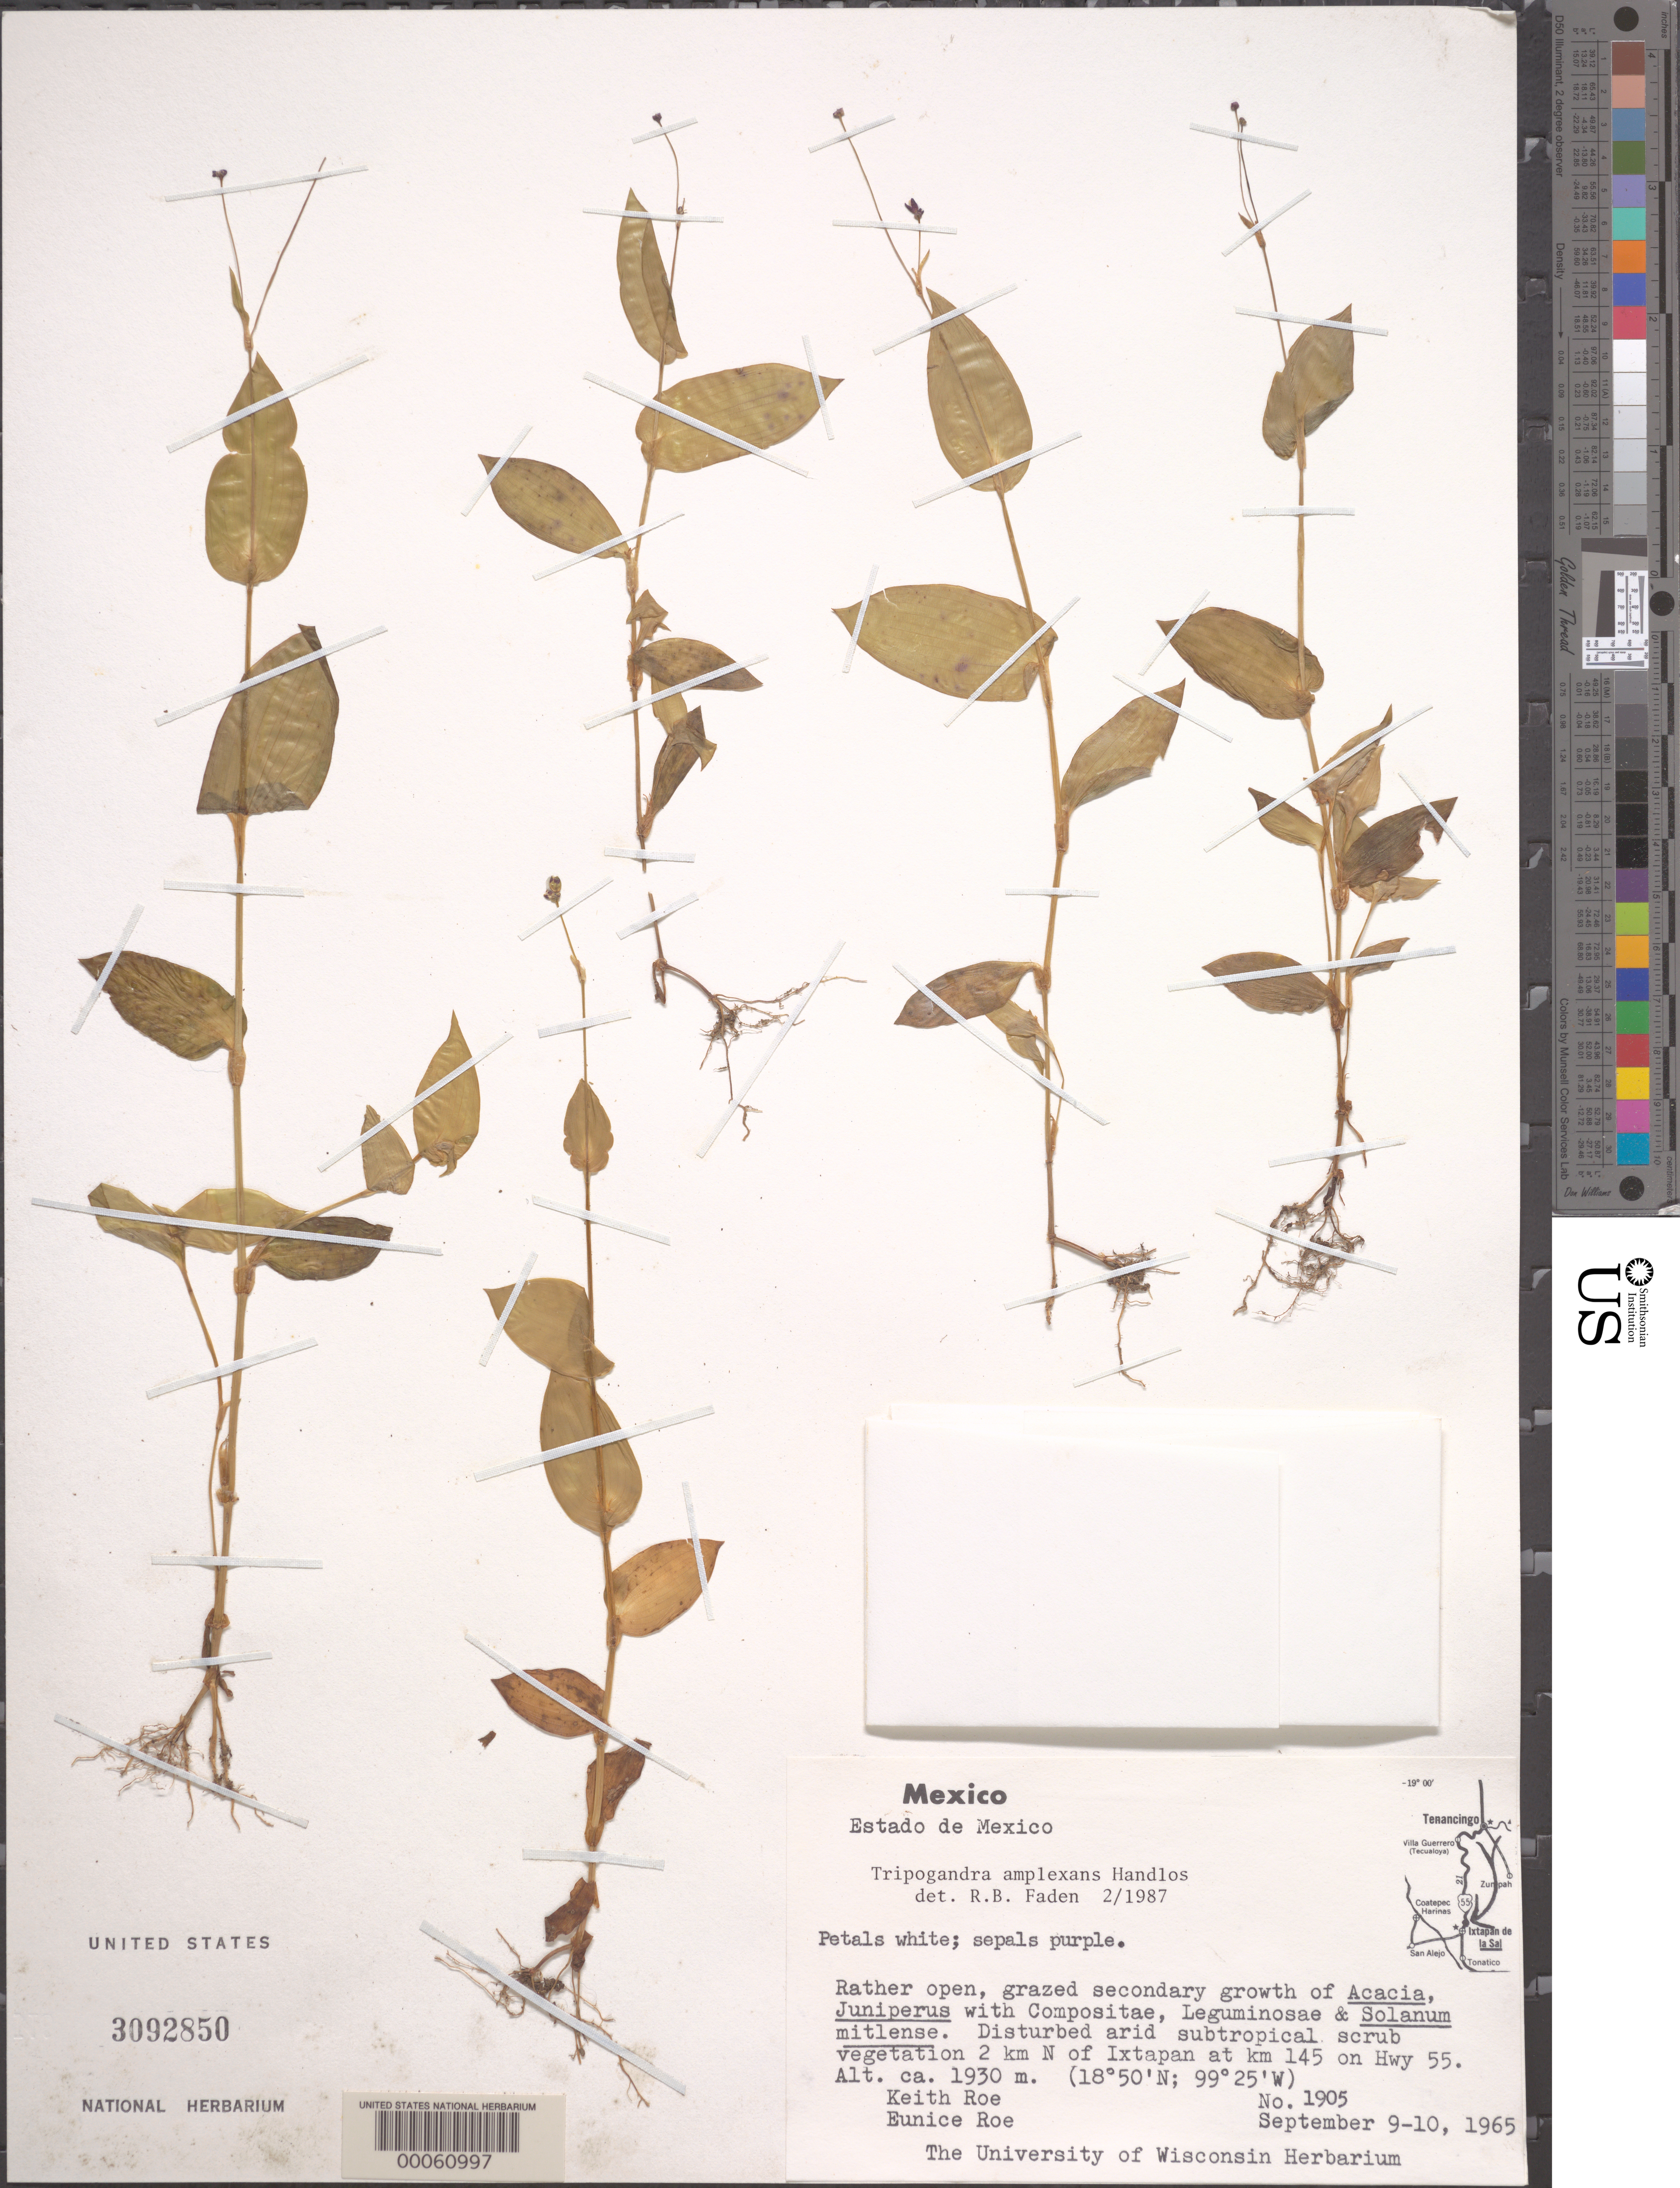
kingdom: Plantae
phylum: Tracheophyta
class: Liliopsida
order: Commelinales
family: Commelinaceae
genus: Tripogandra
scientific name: Tripogandra amplexans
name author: Handlos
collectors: K. E. Roe & E. Roe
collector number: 1905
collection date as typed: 09 Sep 1965 to 10 Sep 1965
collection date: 1965-09-09/1965-09-10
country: Mexico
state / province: México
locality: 2 km N of Ixtapan at km 145 on hwy 55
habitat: Open grazed secondary growth; disturbed arid subtropical scrub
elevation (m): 1930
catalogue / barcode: US 3092850